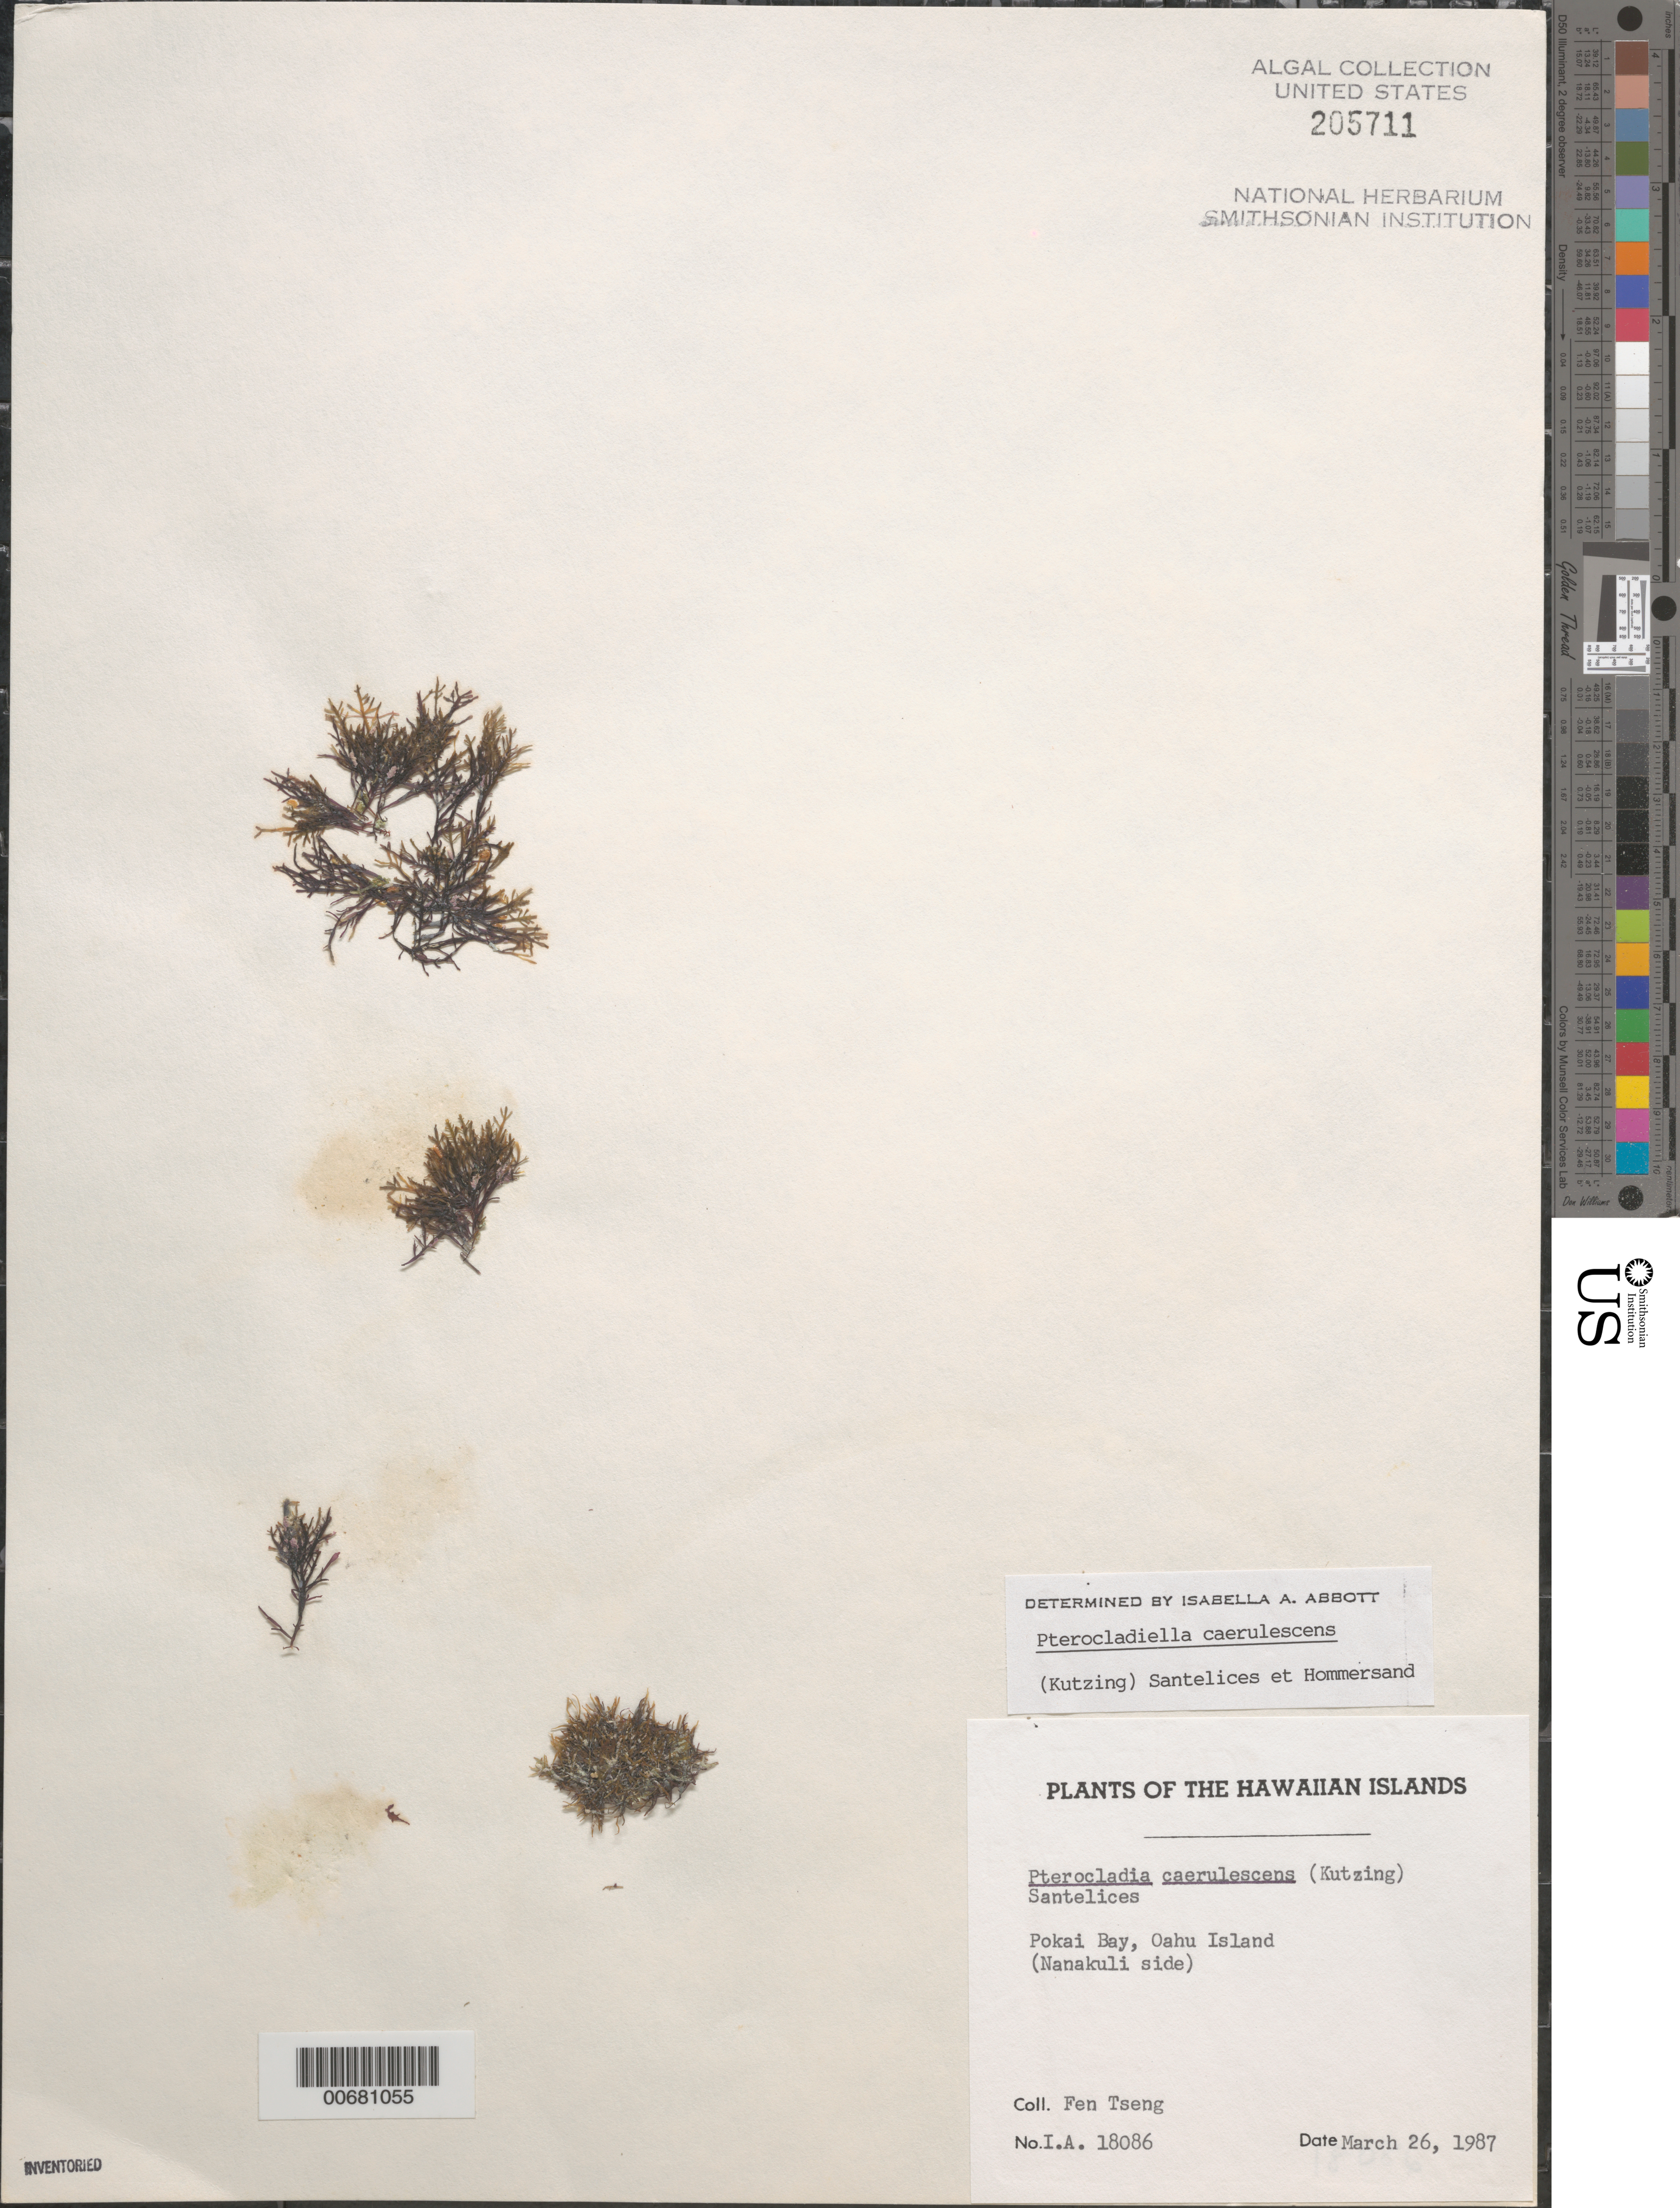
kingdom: Plantae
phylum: Rhodophyta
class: Florideophyceae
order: Gelidiales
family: Pterocladiaceae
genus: Pterocladiella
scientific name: Pterocladiella caerulescens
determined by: Abbott, Isabella A.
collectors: F. Tseng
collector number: IAA 18086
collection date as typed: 26 Mar 1987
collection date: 1987-03-26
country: United States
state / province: Hawaii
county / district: Honolulu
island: Oahu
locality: Pokai Bay (Nanakuli side)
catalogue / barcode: US 205711